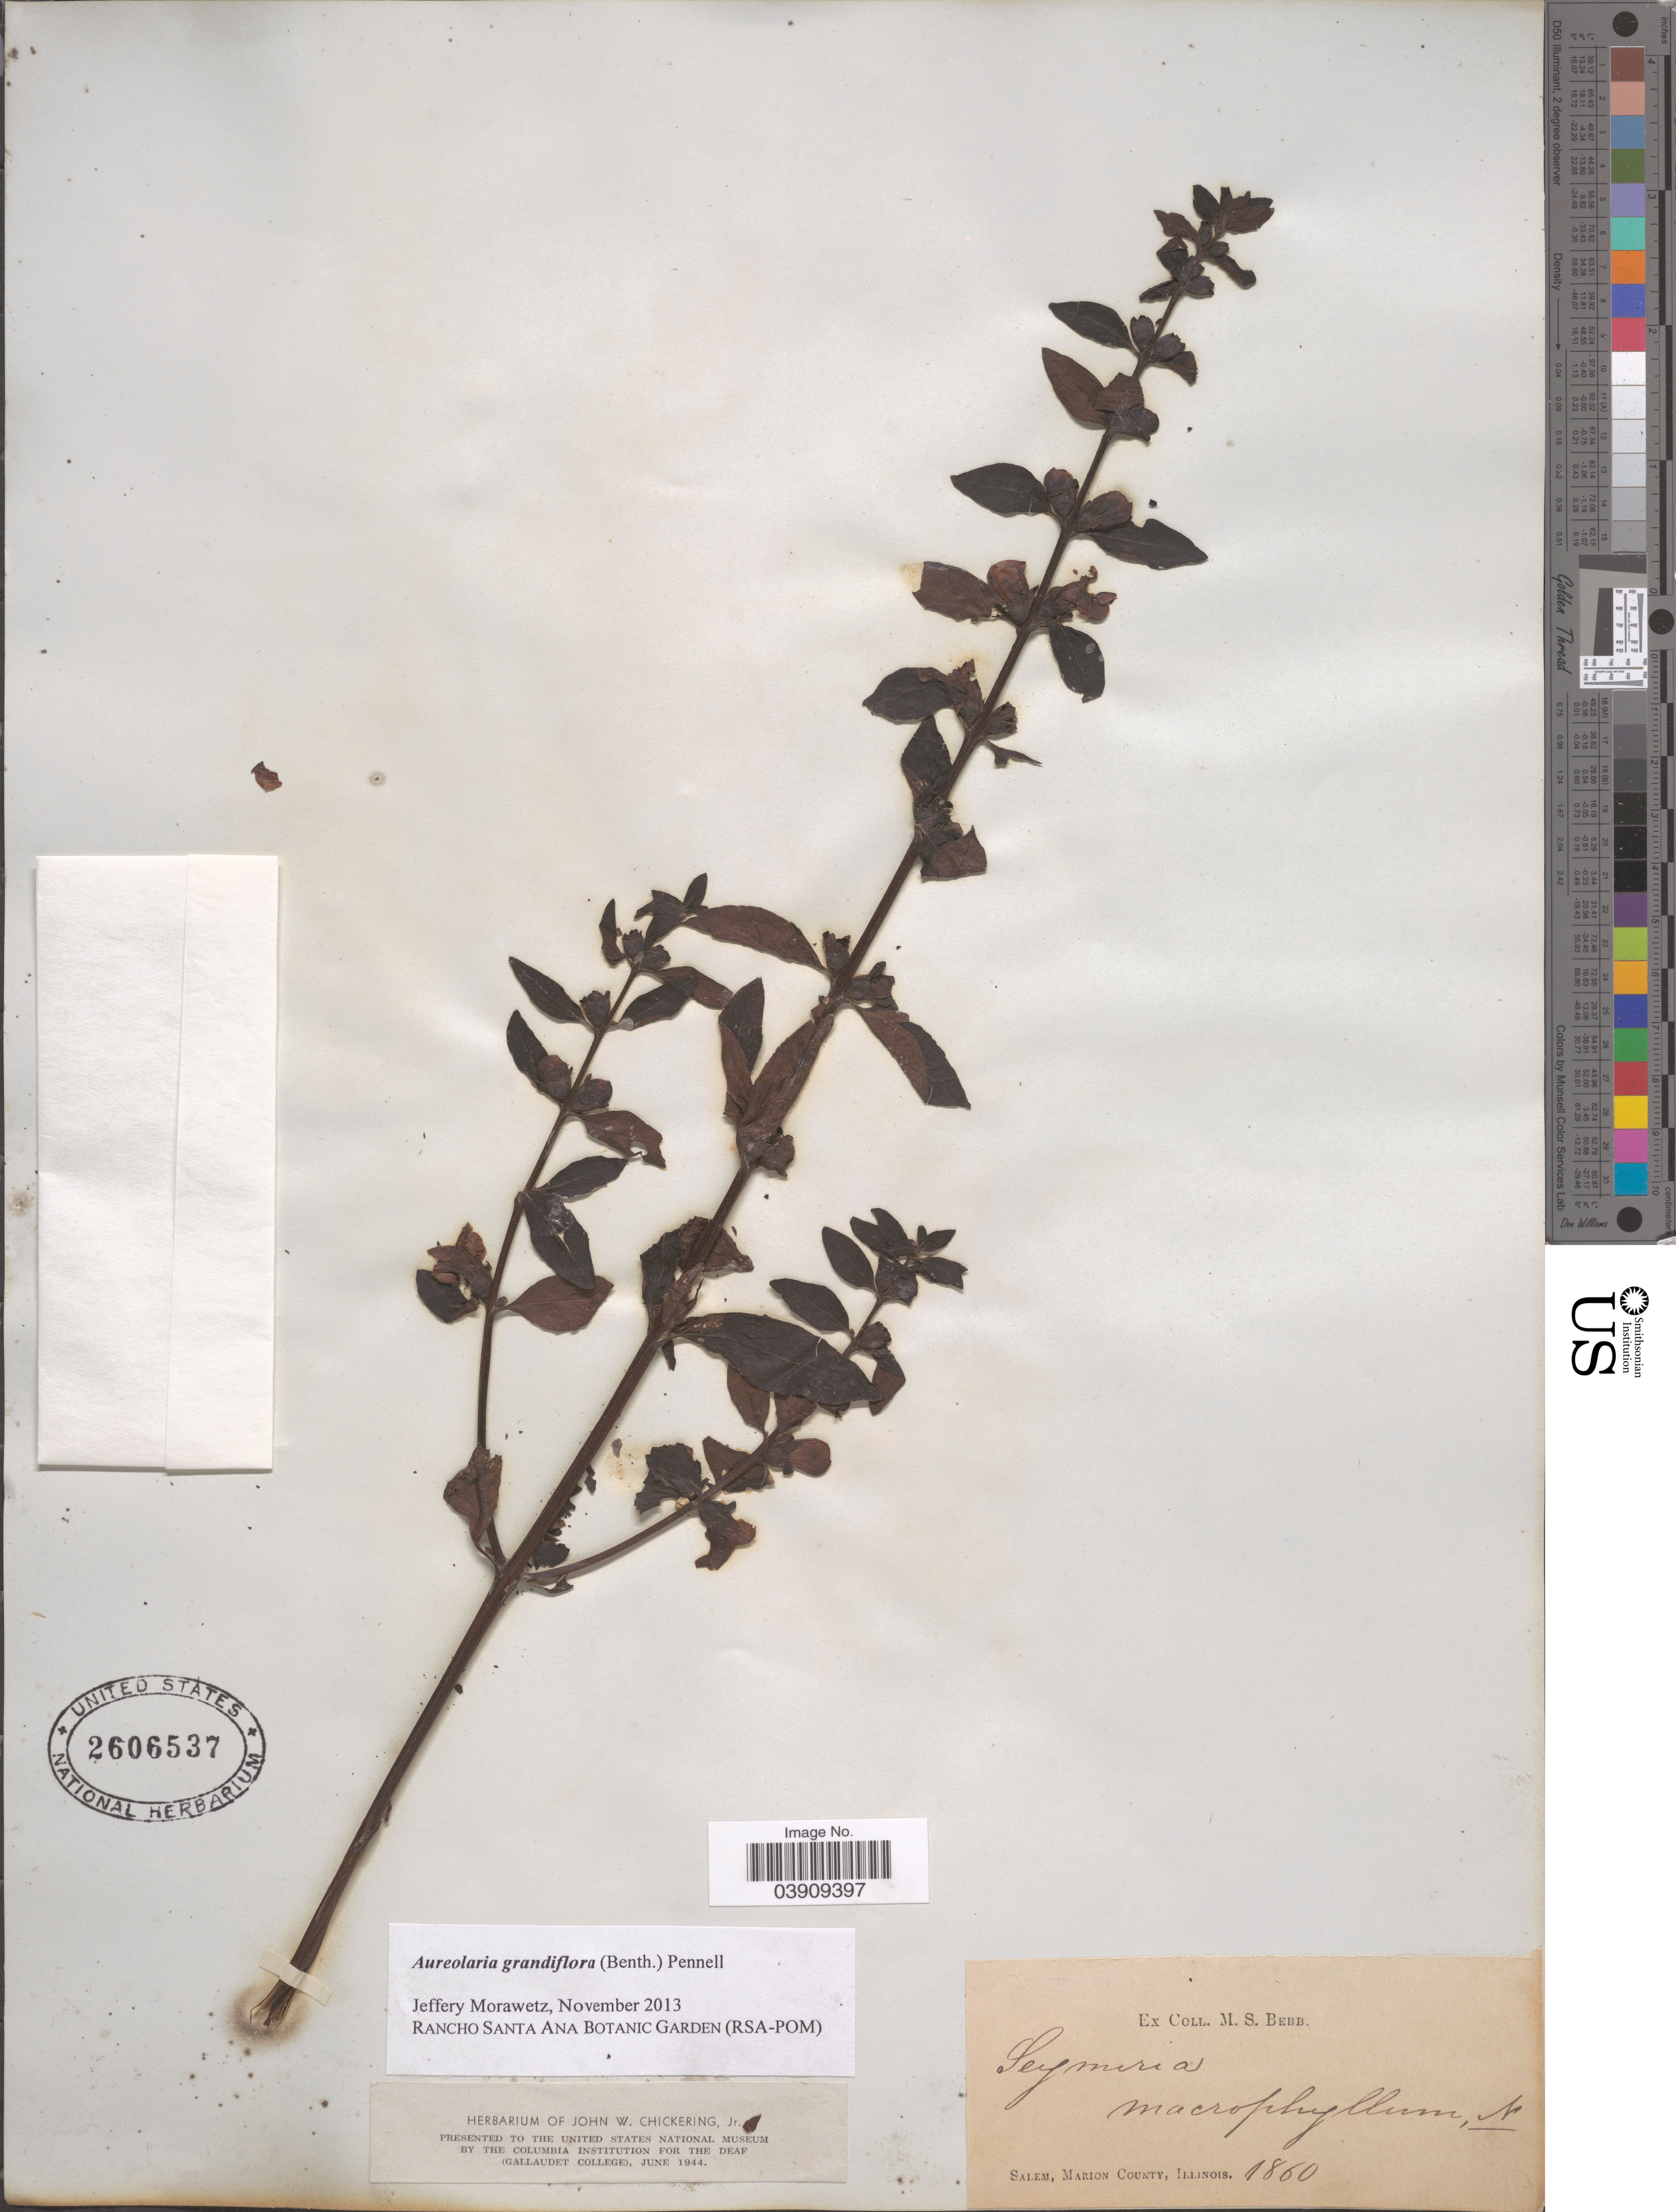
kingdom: Plantae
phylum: Tracheophyta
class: Magnoliopsida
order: Lamiales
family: Orobanchaceae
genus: Aureolaria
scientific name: Aureolaria grandiflora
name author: (Benth.) Pennell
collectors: M. Bebb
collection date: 1860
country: United States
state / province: Illinois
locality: Salem, Marion County.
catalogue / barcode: US 2606537